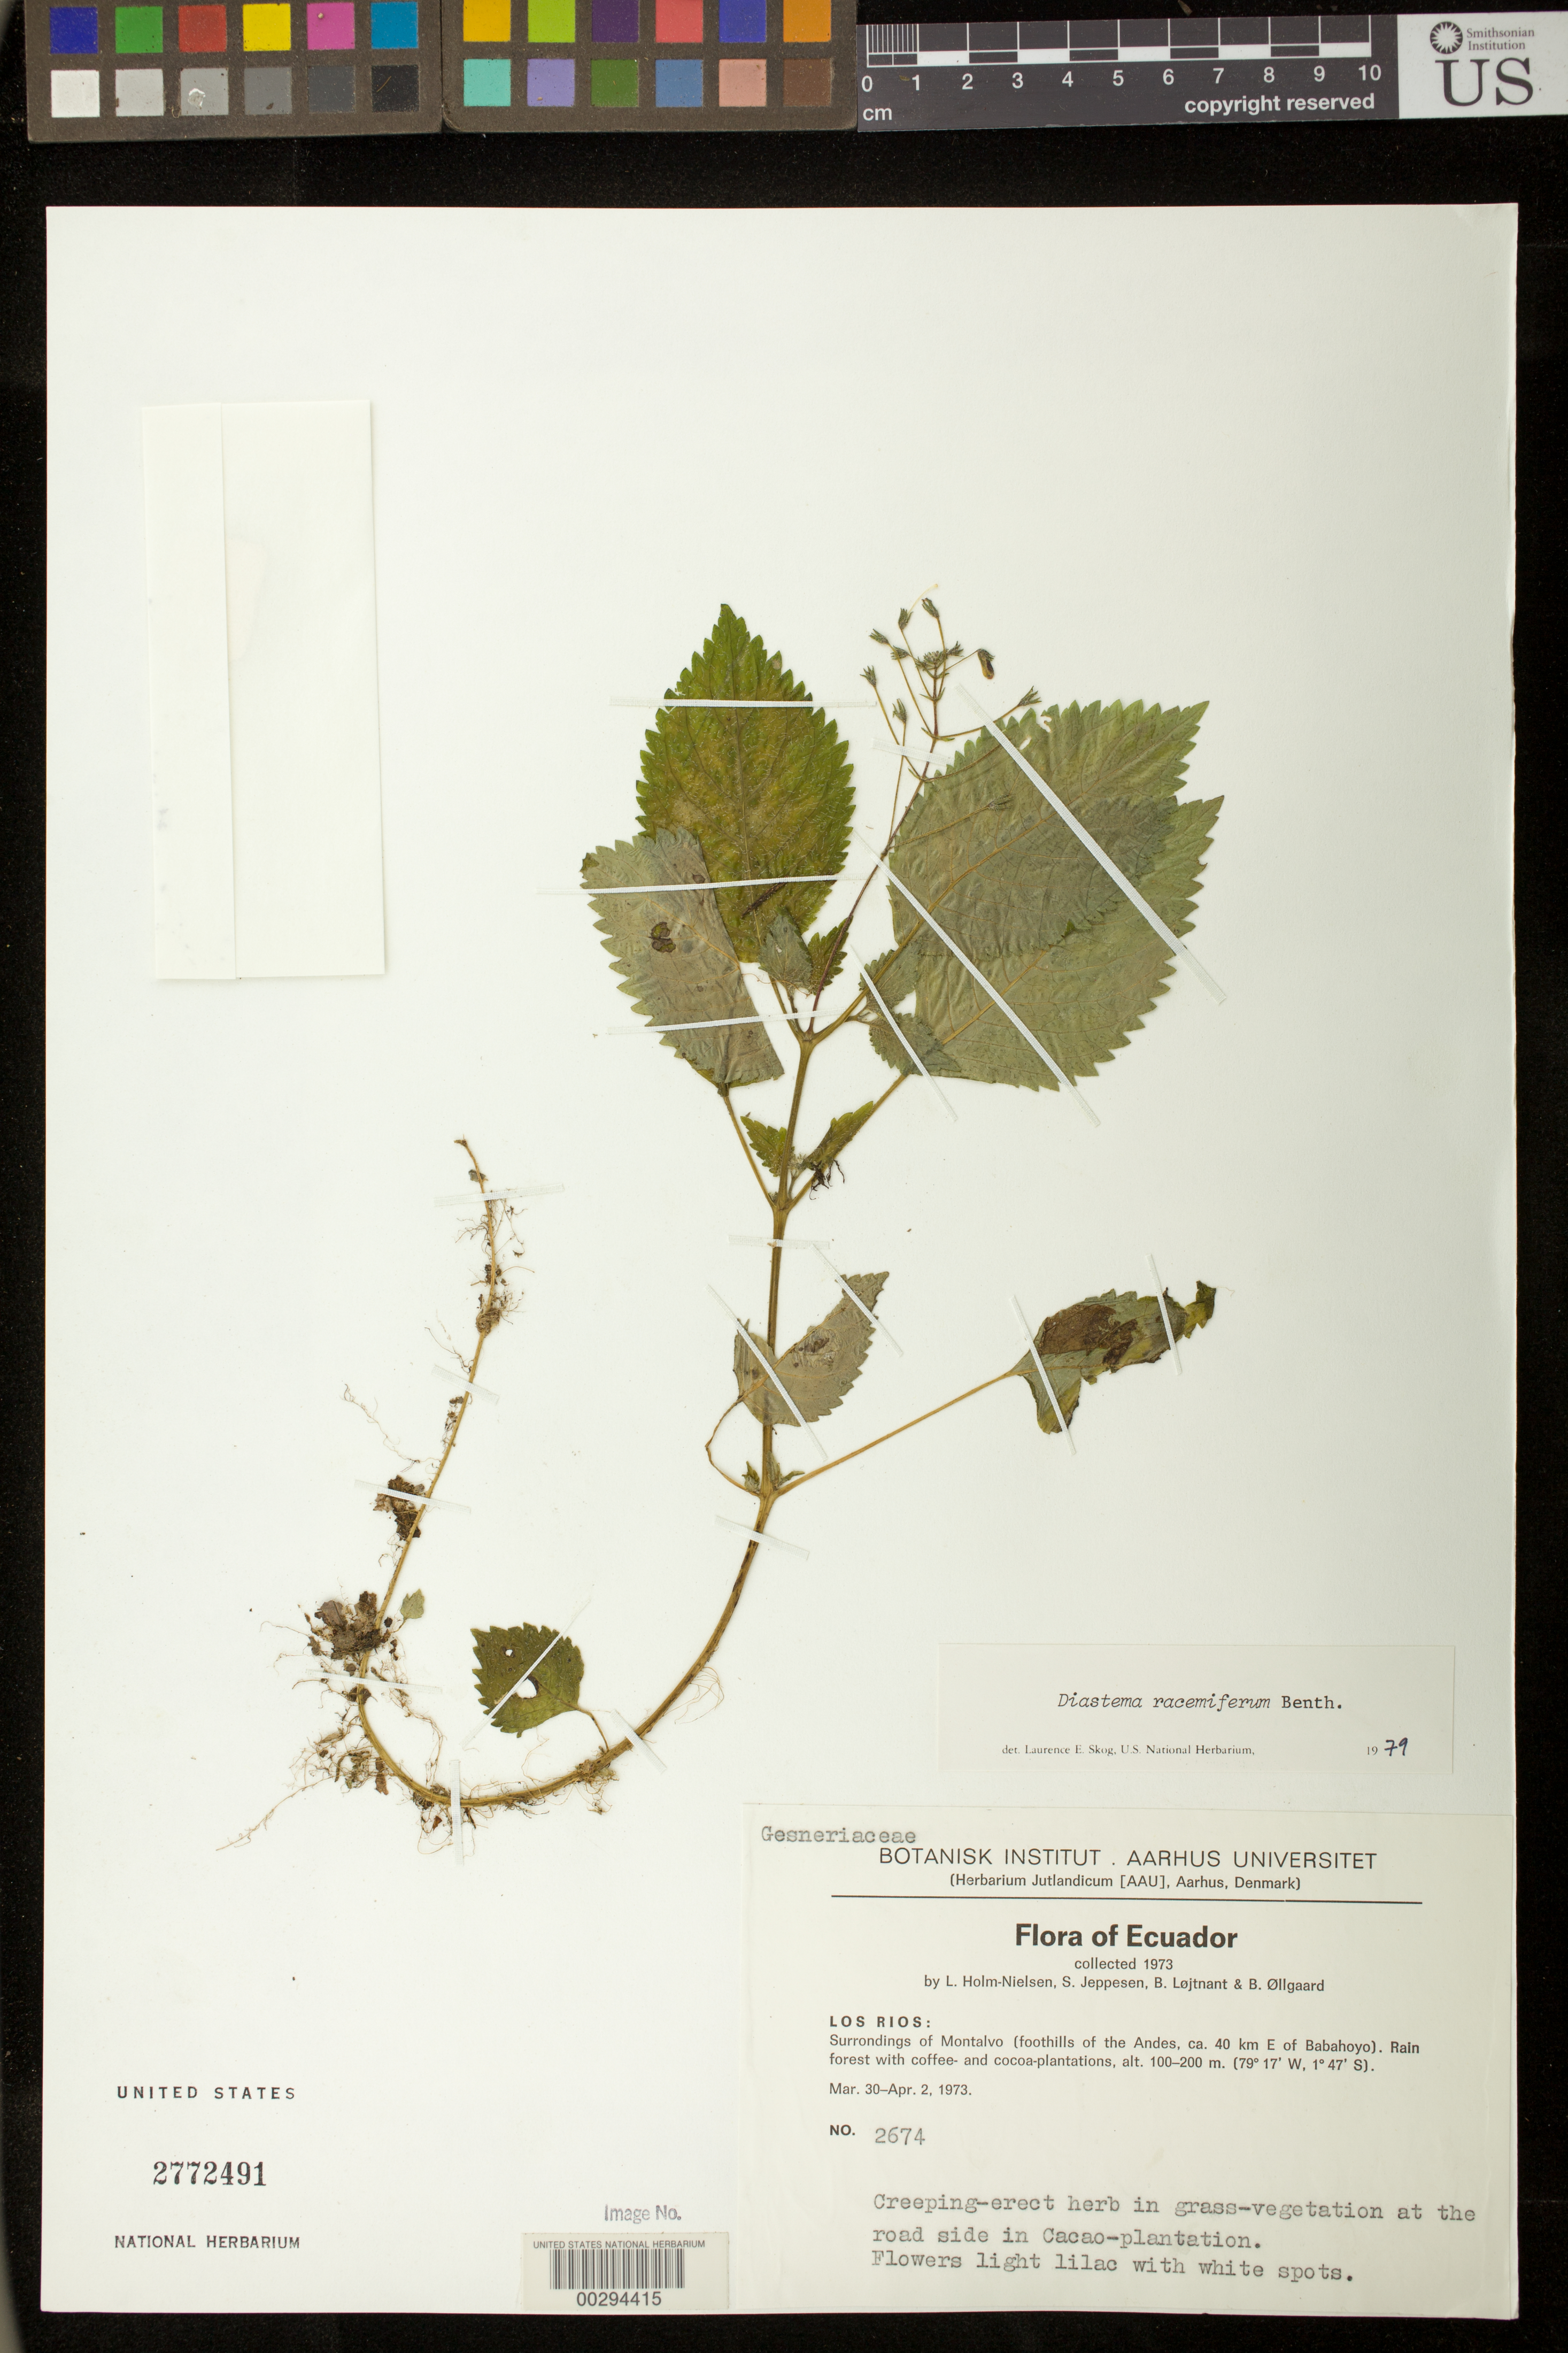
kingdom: Plantae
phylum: Tracheophyta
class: Magnoliopsida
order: Lamiales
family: Gesneriaceae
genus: Diastema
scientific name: Diastema racemiferum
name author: Benth.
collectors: L. B. Holm-Nielsen, S. Jeppesen, B. Löjtnant & B. Øllgaard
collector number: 2674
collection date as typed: Mar-Apr 1973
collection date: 1973-03/1973-04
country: Ecuador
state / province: Los Ríos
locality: Surroundings of Montalvo (foothills of the Andes, ca 40 km E of Babahoyo)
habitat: Rain forest with coffee- and cocoa-plantations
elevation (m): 100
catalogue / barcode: US 2772491